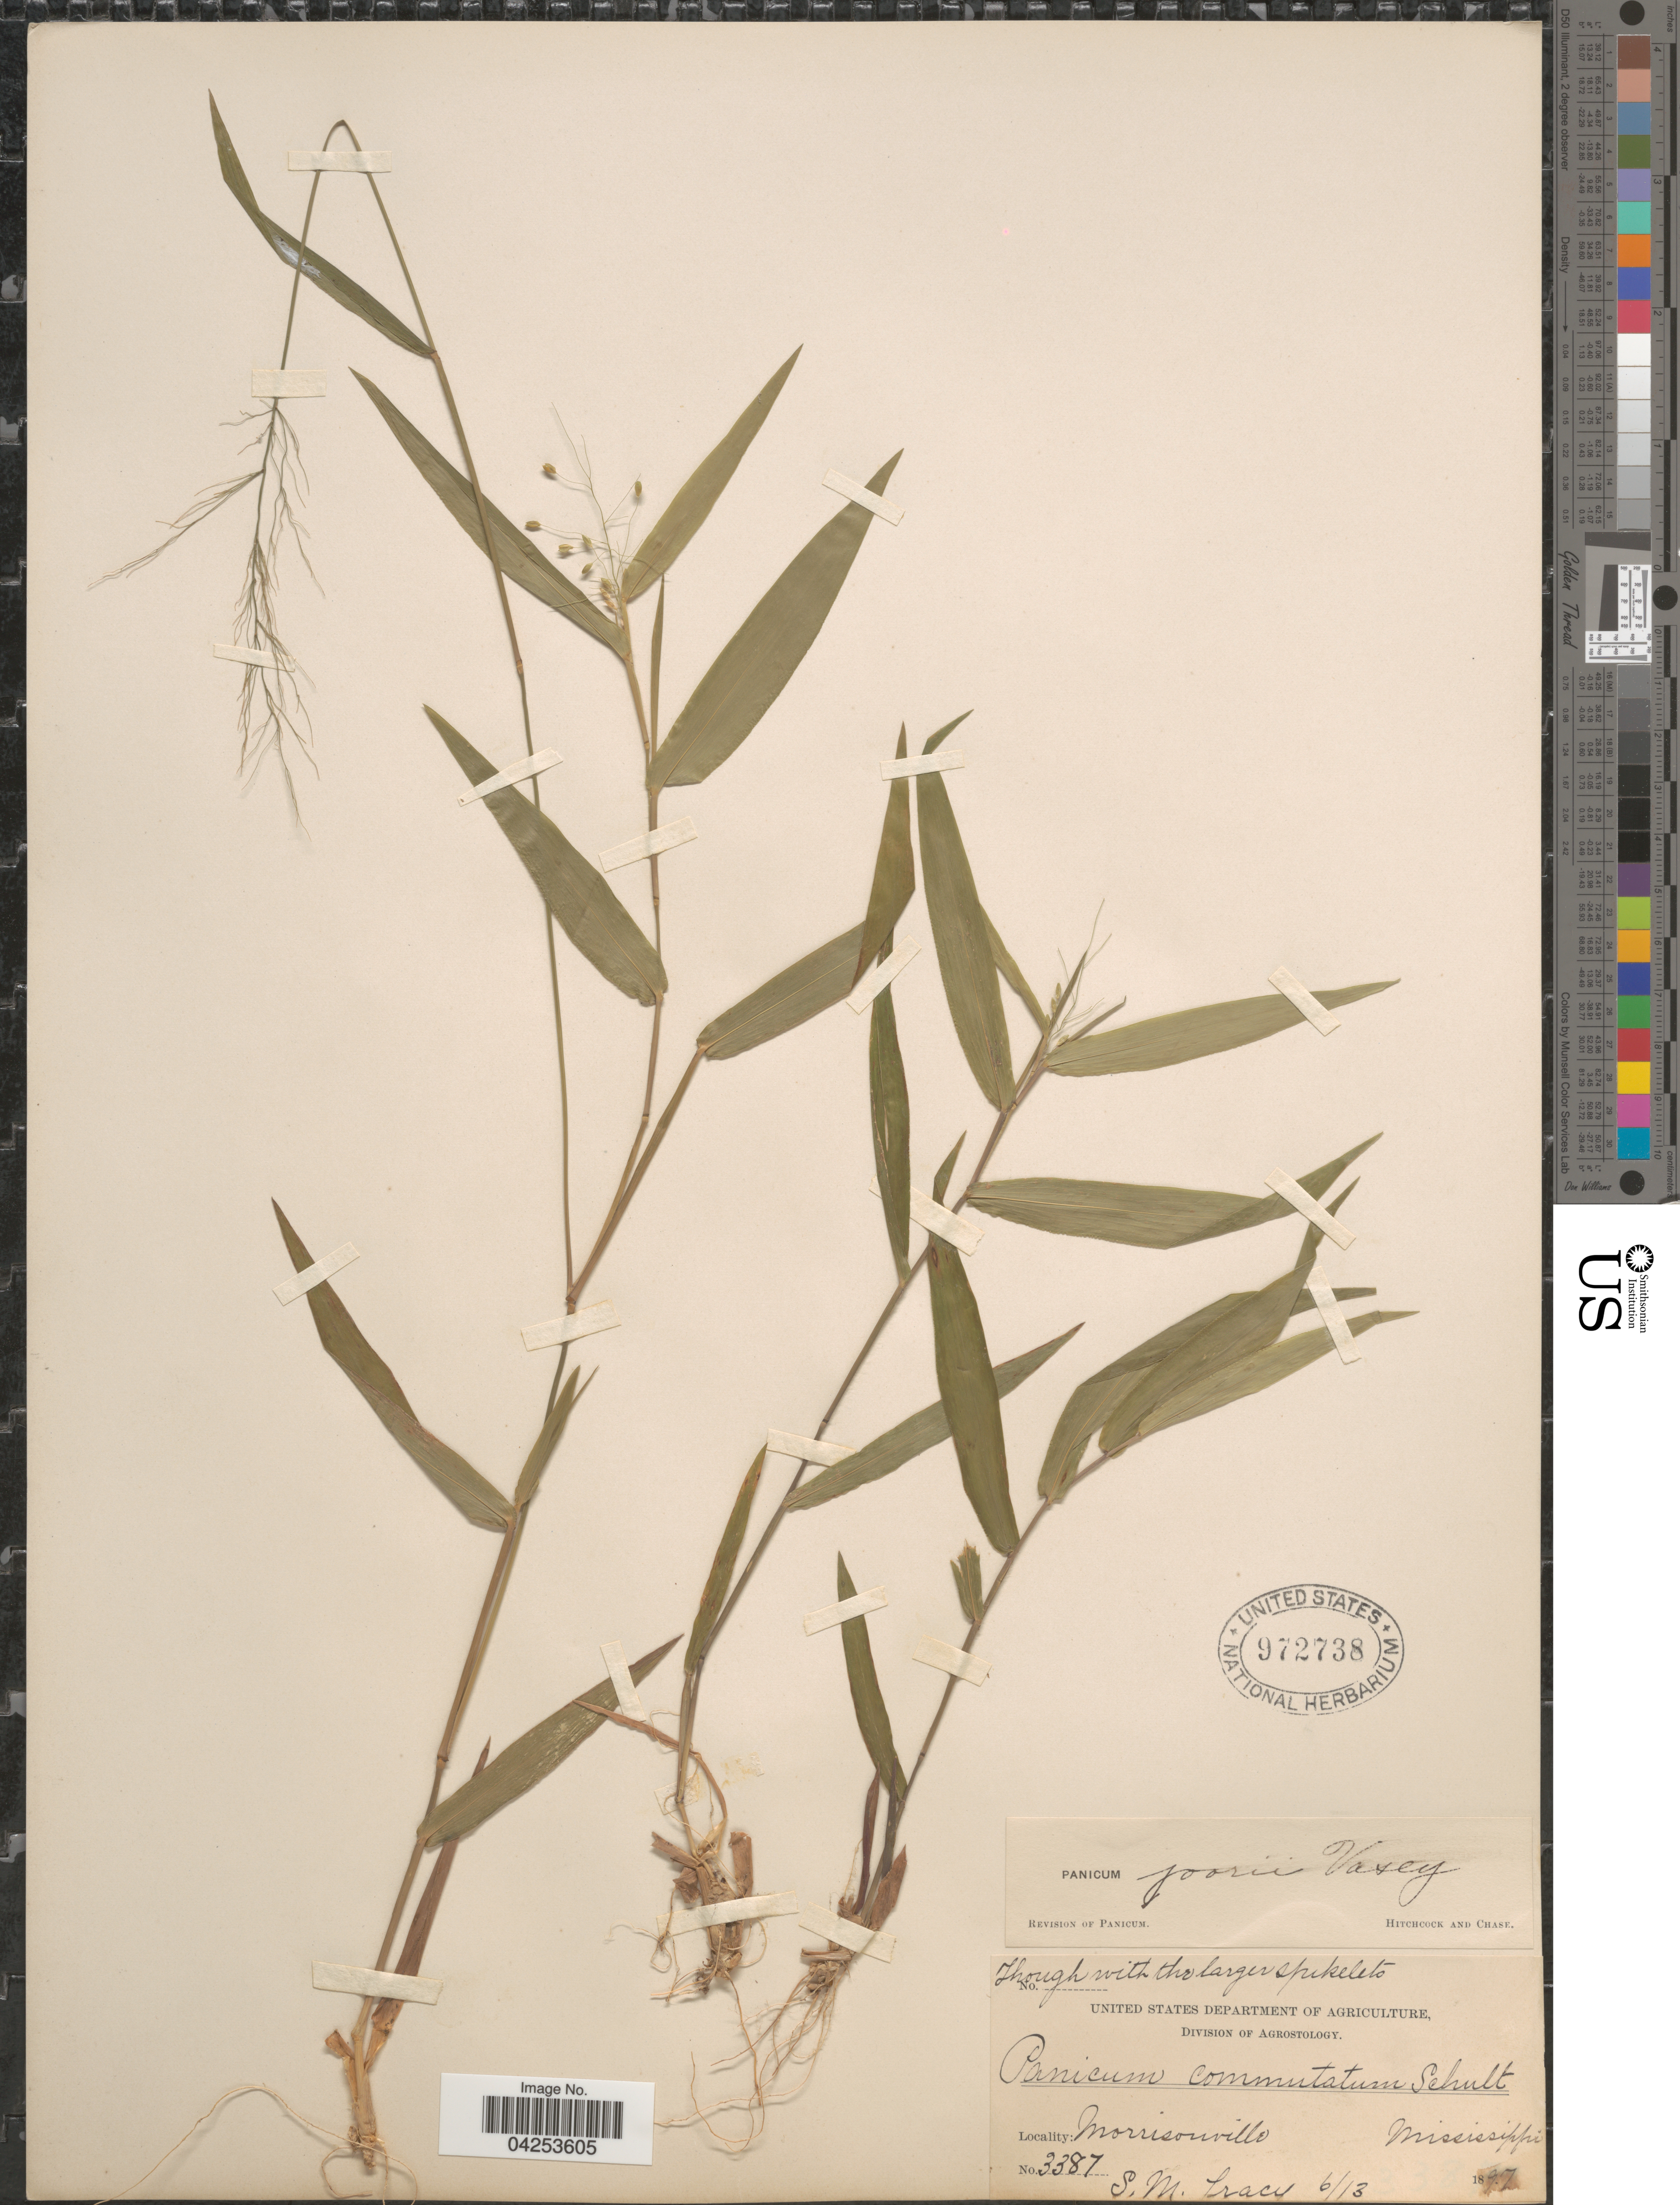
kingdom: Plantae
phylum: Tracheophyta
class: Liliopsida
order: Poales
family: Poaceae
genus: Dichanthelium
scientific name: Dichanthelium commutatum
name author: (Schult.) Gould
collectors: S. M. Tracy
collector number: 3387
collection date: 1897-06-13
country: United States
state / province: Mississippi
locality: Morrisonville.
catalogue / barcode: US 972738